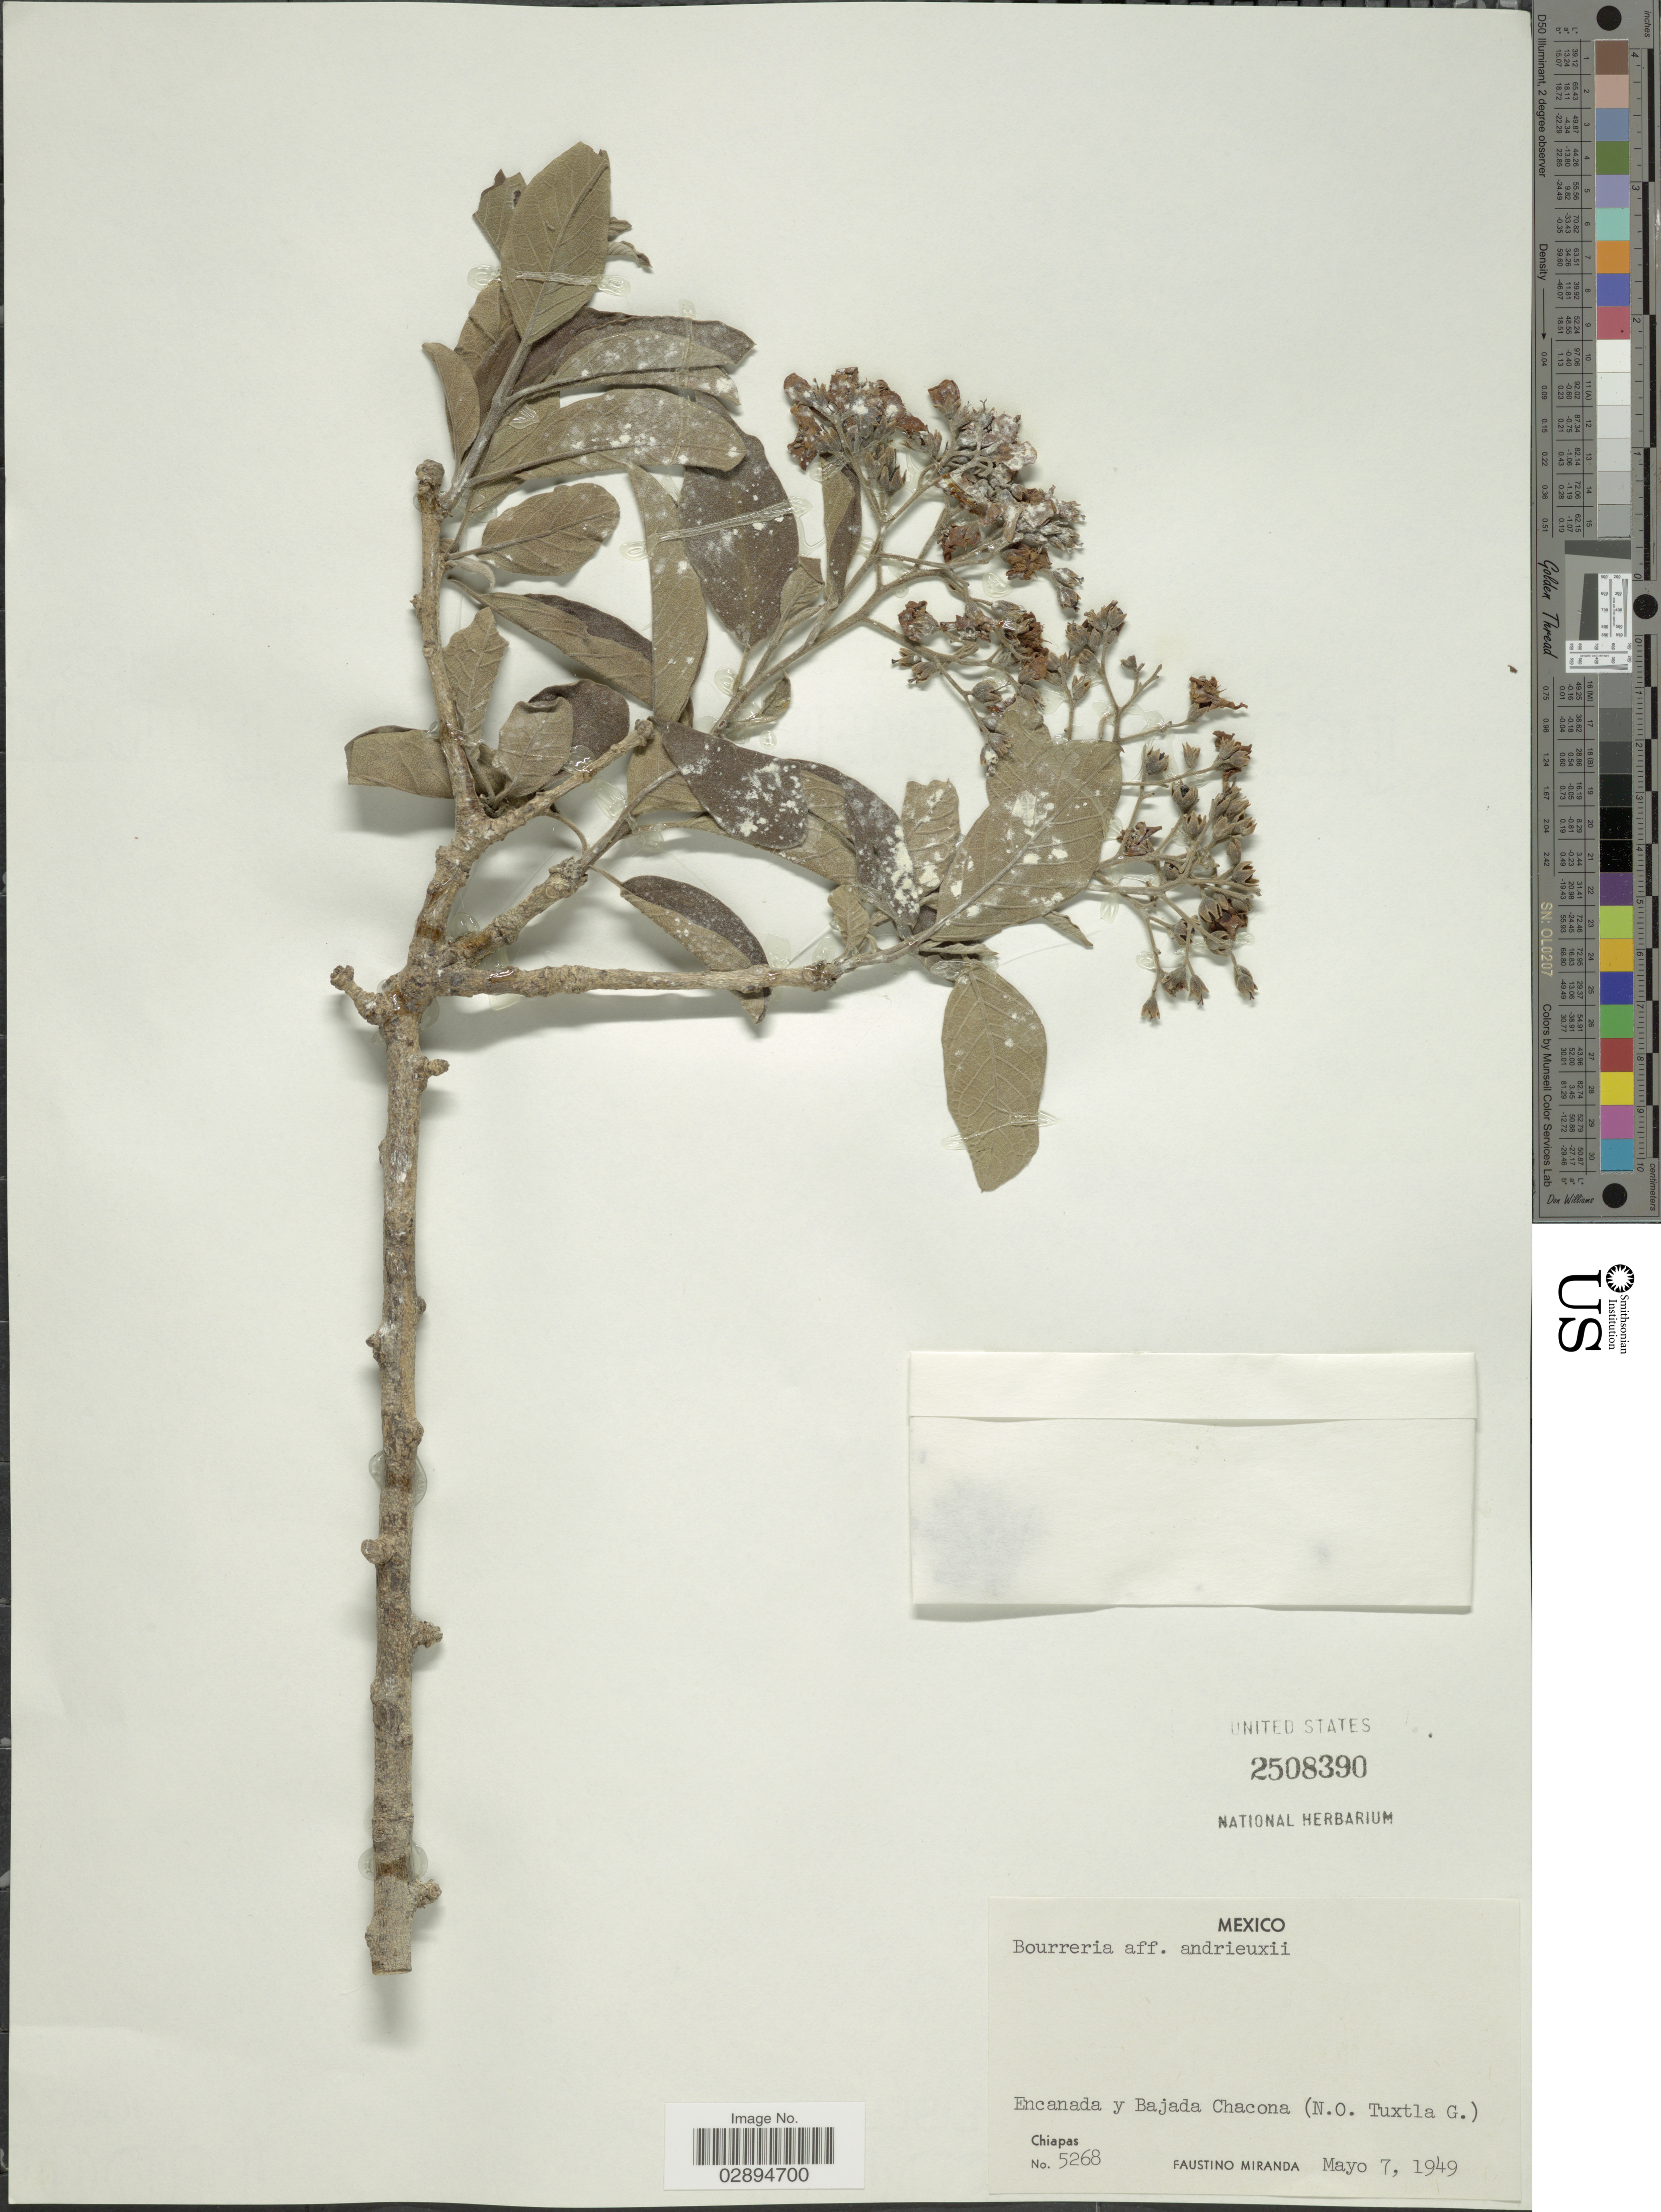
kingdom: Plantae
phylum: Tracheophyta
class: Magnoliopsida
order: Boraginales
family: Ehretiaceae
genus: Bourreria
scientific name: Bourreria andrieuxii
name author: Hemsl.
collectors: F. Miranda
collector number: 5268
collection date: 1949-05-07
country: Mexico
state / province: Chiapas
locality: Encanada y Bajada Chacona (N. O. Tuxtla G. )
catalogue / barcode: US 2508390